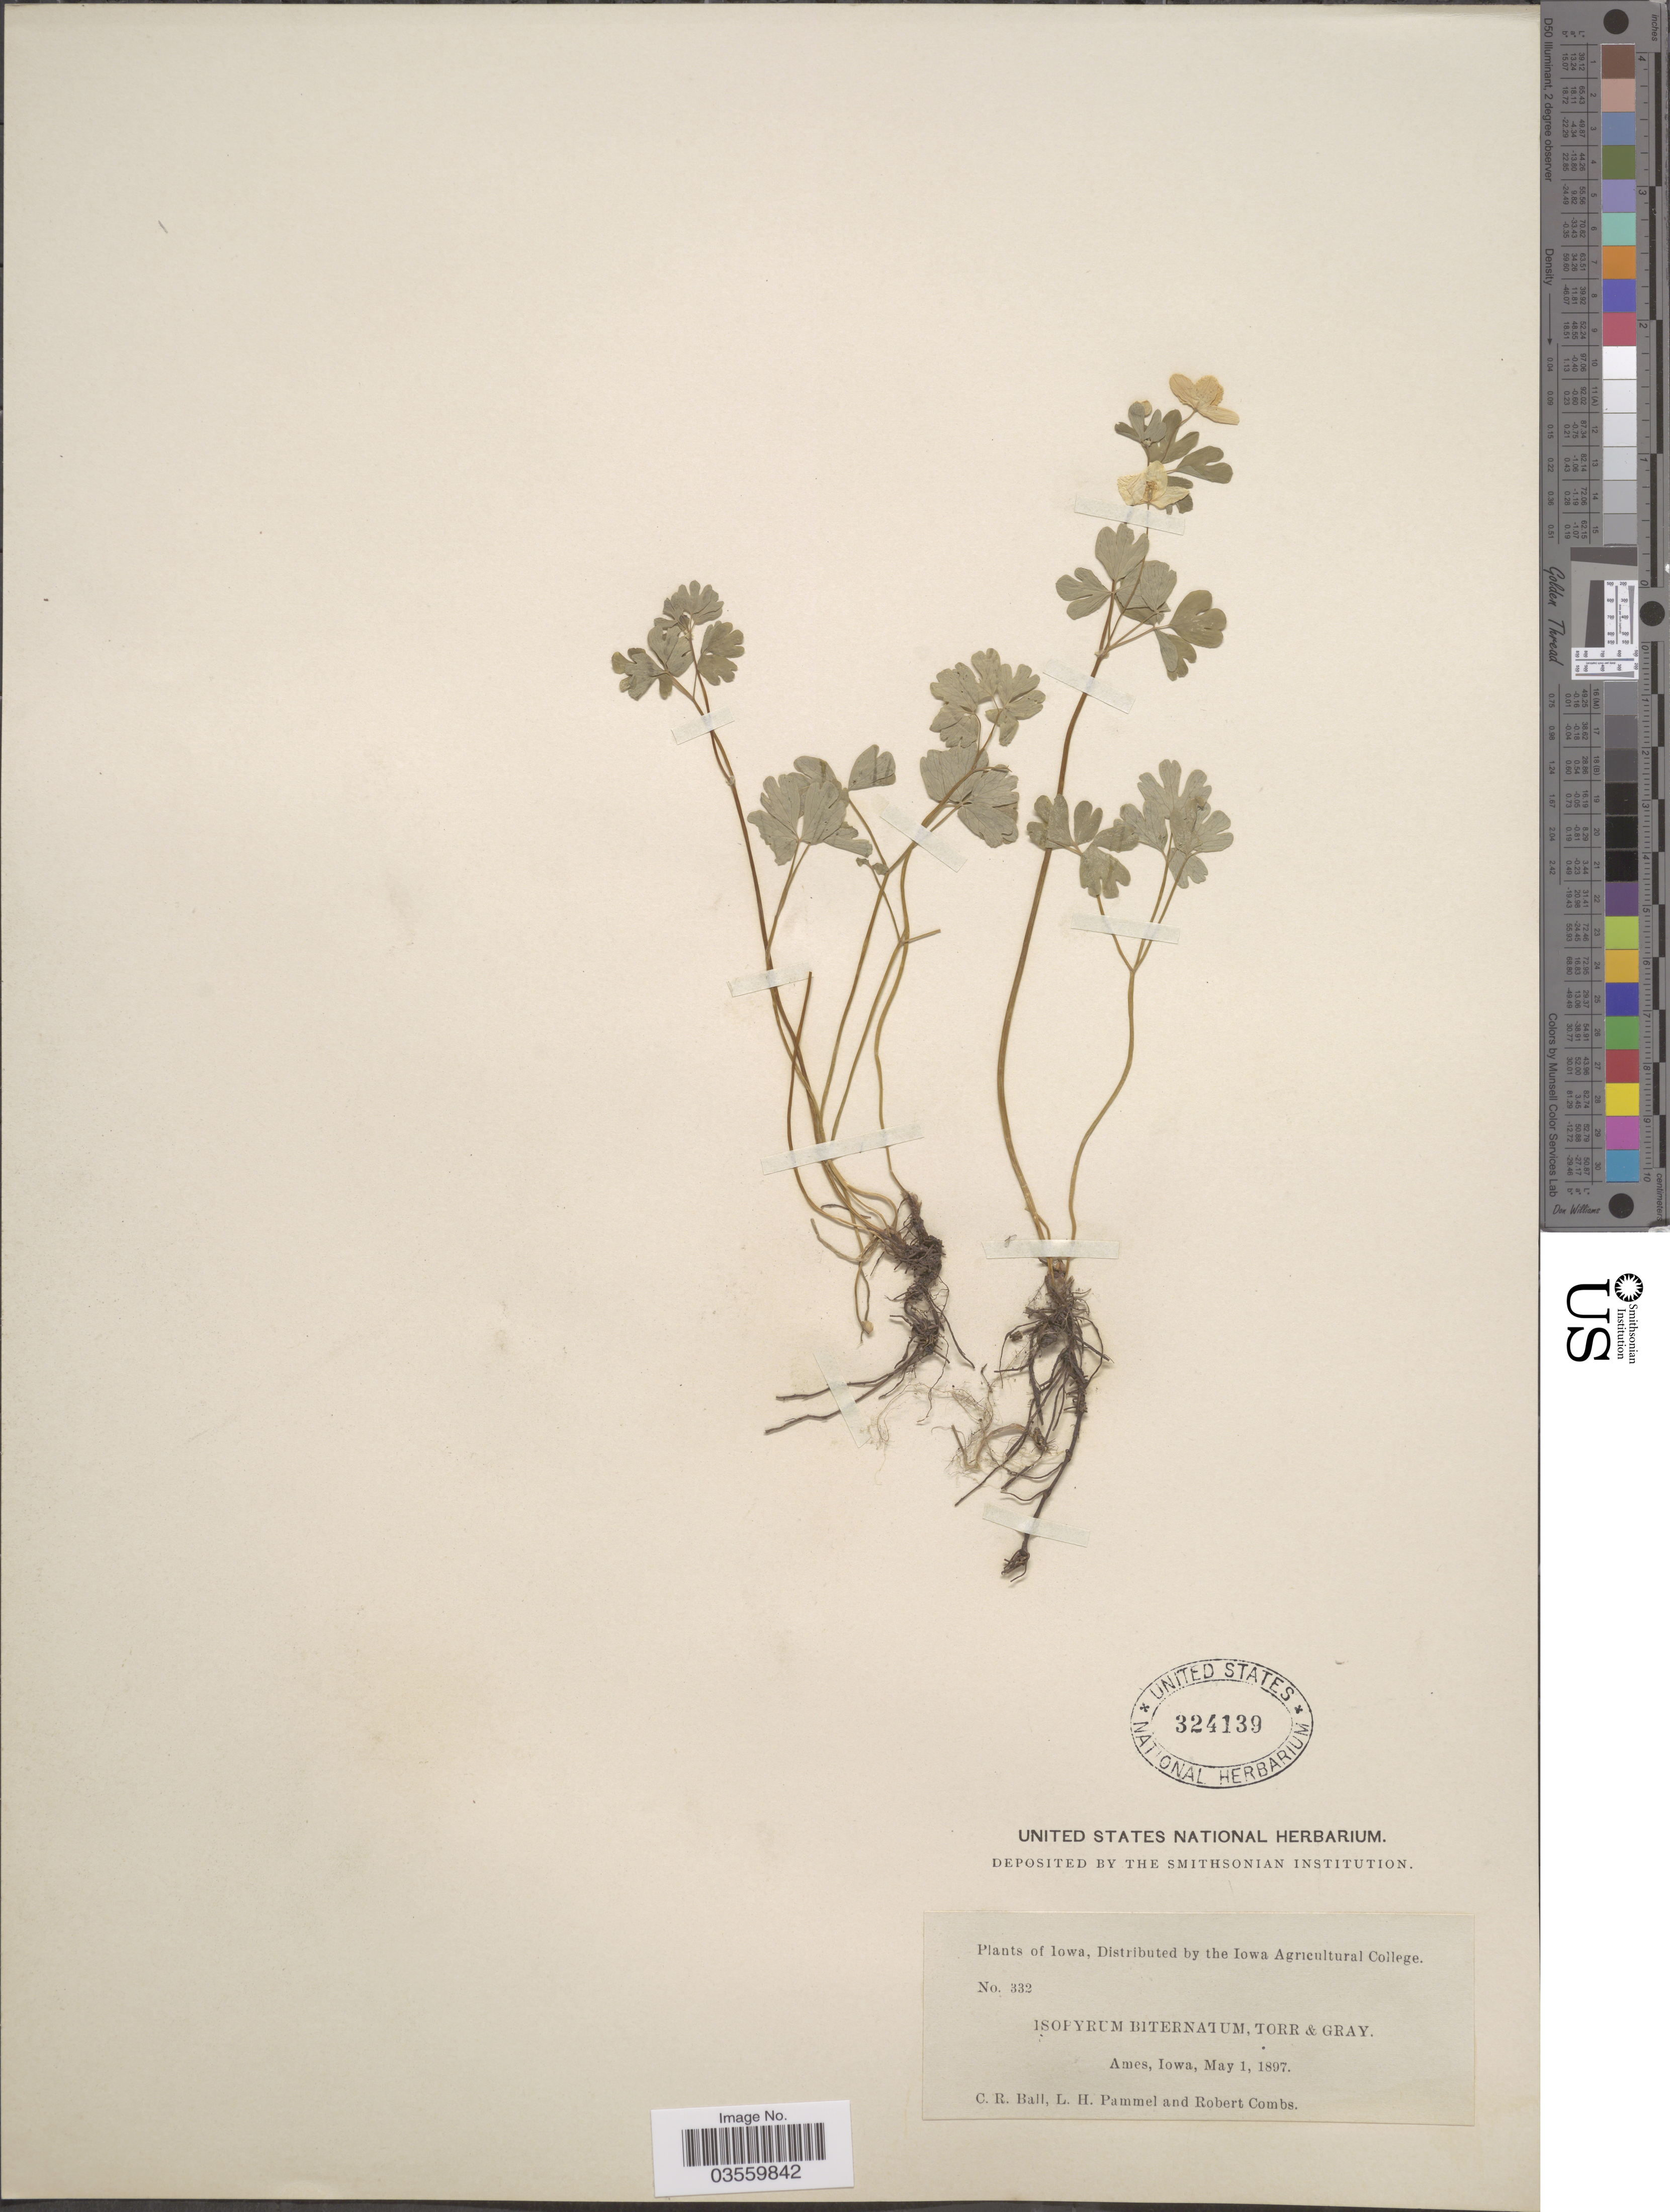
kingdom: Plantae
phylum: Tracheophyta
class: Magnoliopsida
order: Ranunculales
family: Ranunculaceae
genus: Enemion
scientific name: Enemion biternatum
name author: (Torr. & A. Gray) Raf.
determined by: Strong, Mark T., (BOT), Smithsonian Institution - National Museum of Natural History (UNITED STATES)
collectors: C. R. Ball, L. Pammel & R. Combs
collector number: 332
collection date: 1897-05-01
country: United States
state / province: Iowa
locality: Ames.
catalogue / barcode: US 324139